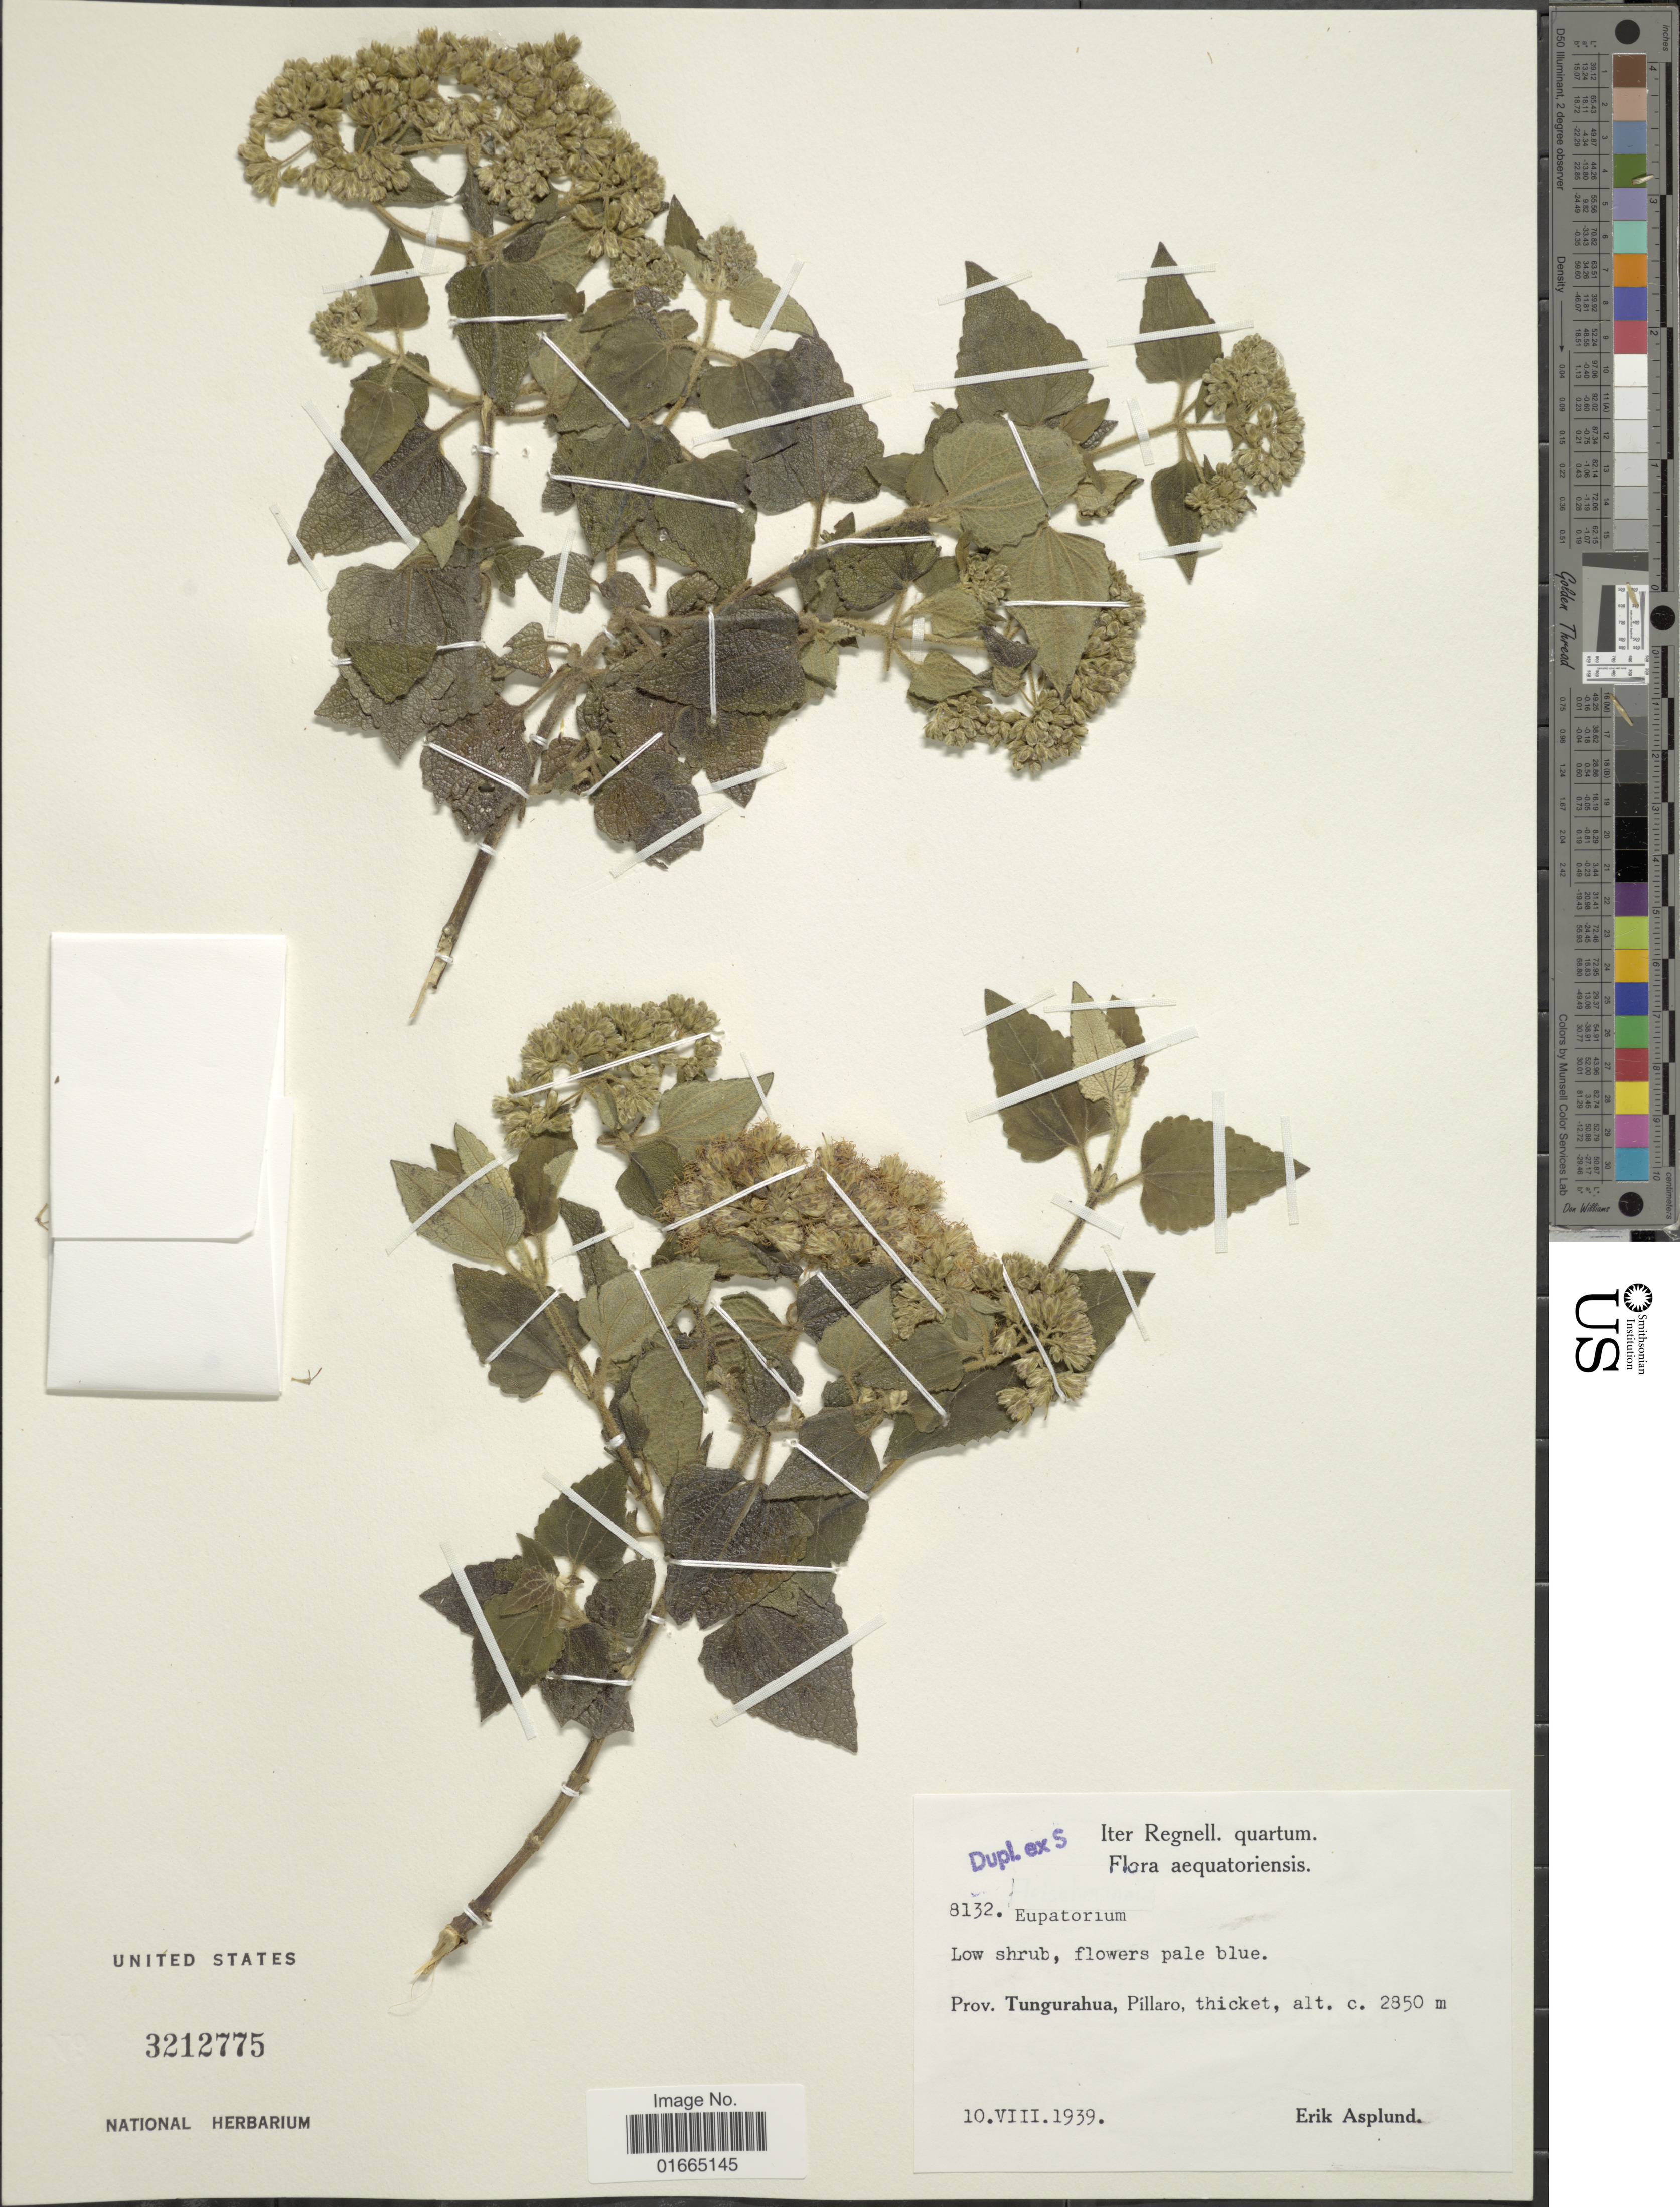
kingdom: Plantae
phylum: Tracheophyta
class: Magnoliopsida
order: Asterales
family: Asteraceae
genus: Cronquistianthus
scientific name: Cronquistianthus sp.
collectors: E. Asplund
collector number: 8132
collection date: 1939-08-10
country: Ecuador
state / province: Tungurahua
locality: Prov. Tungurahua, Pillaro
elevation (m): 2850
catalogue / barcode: US 3212775